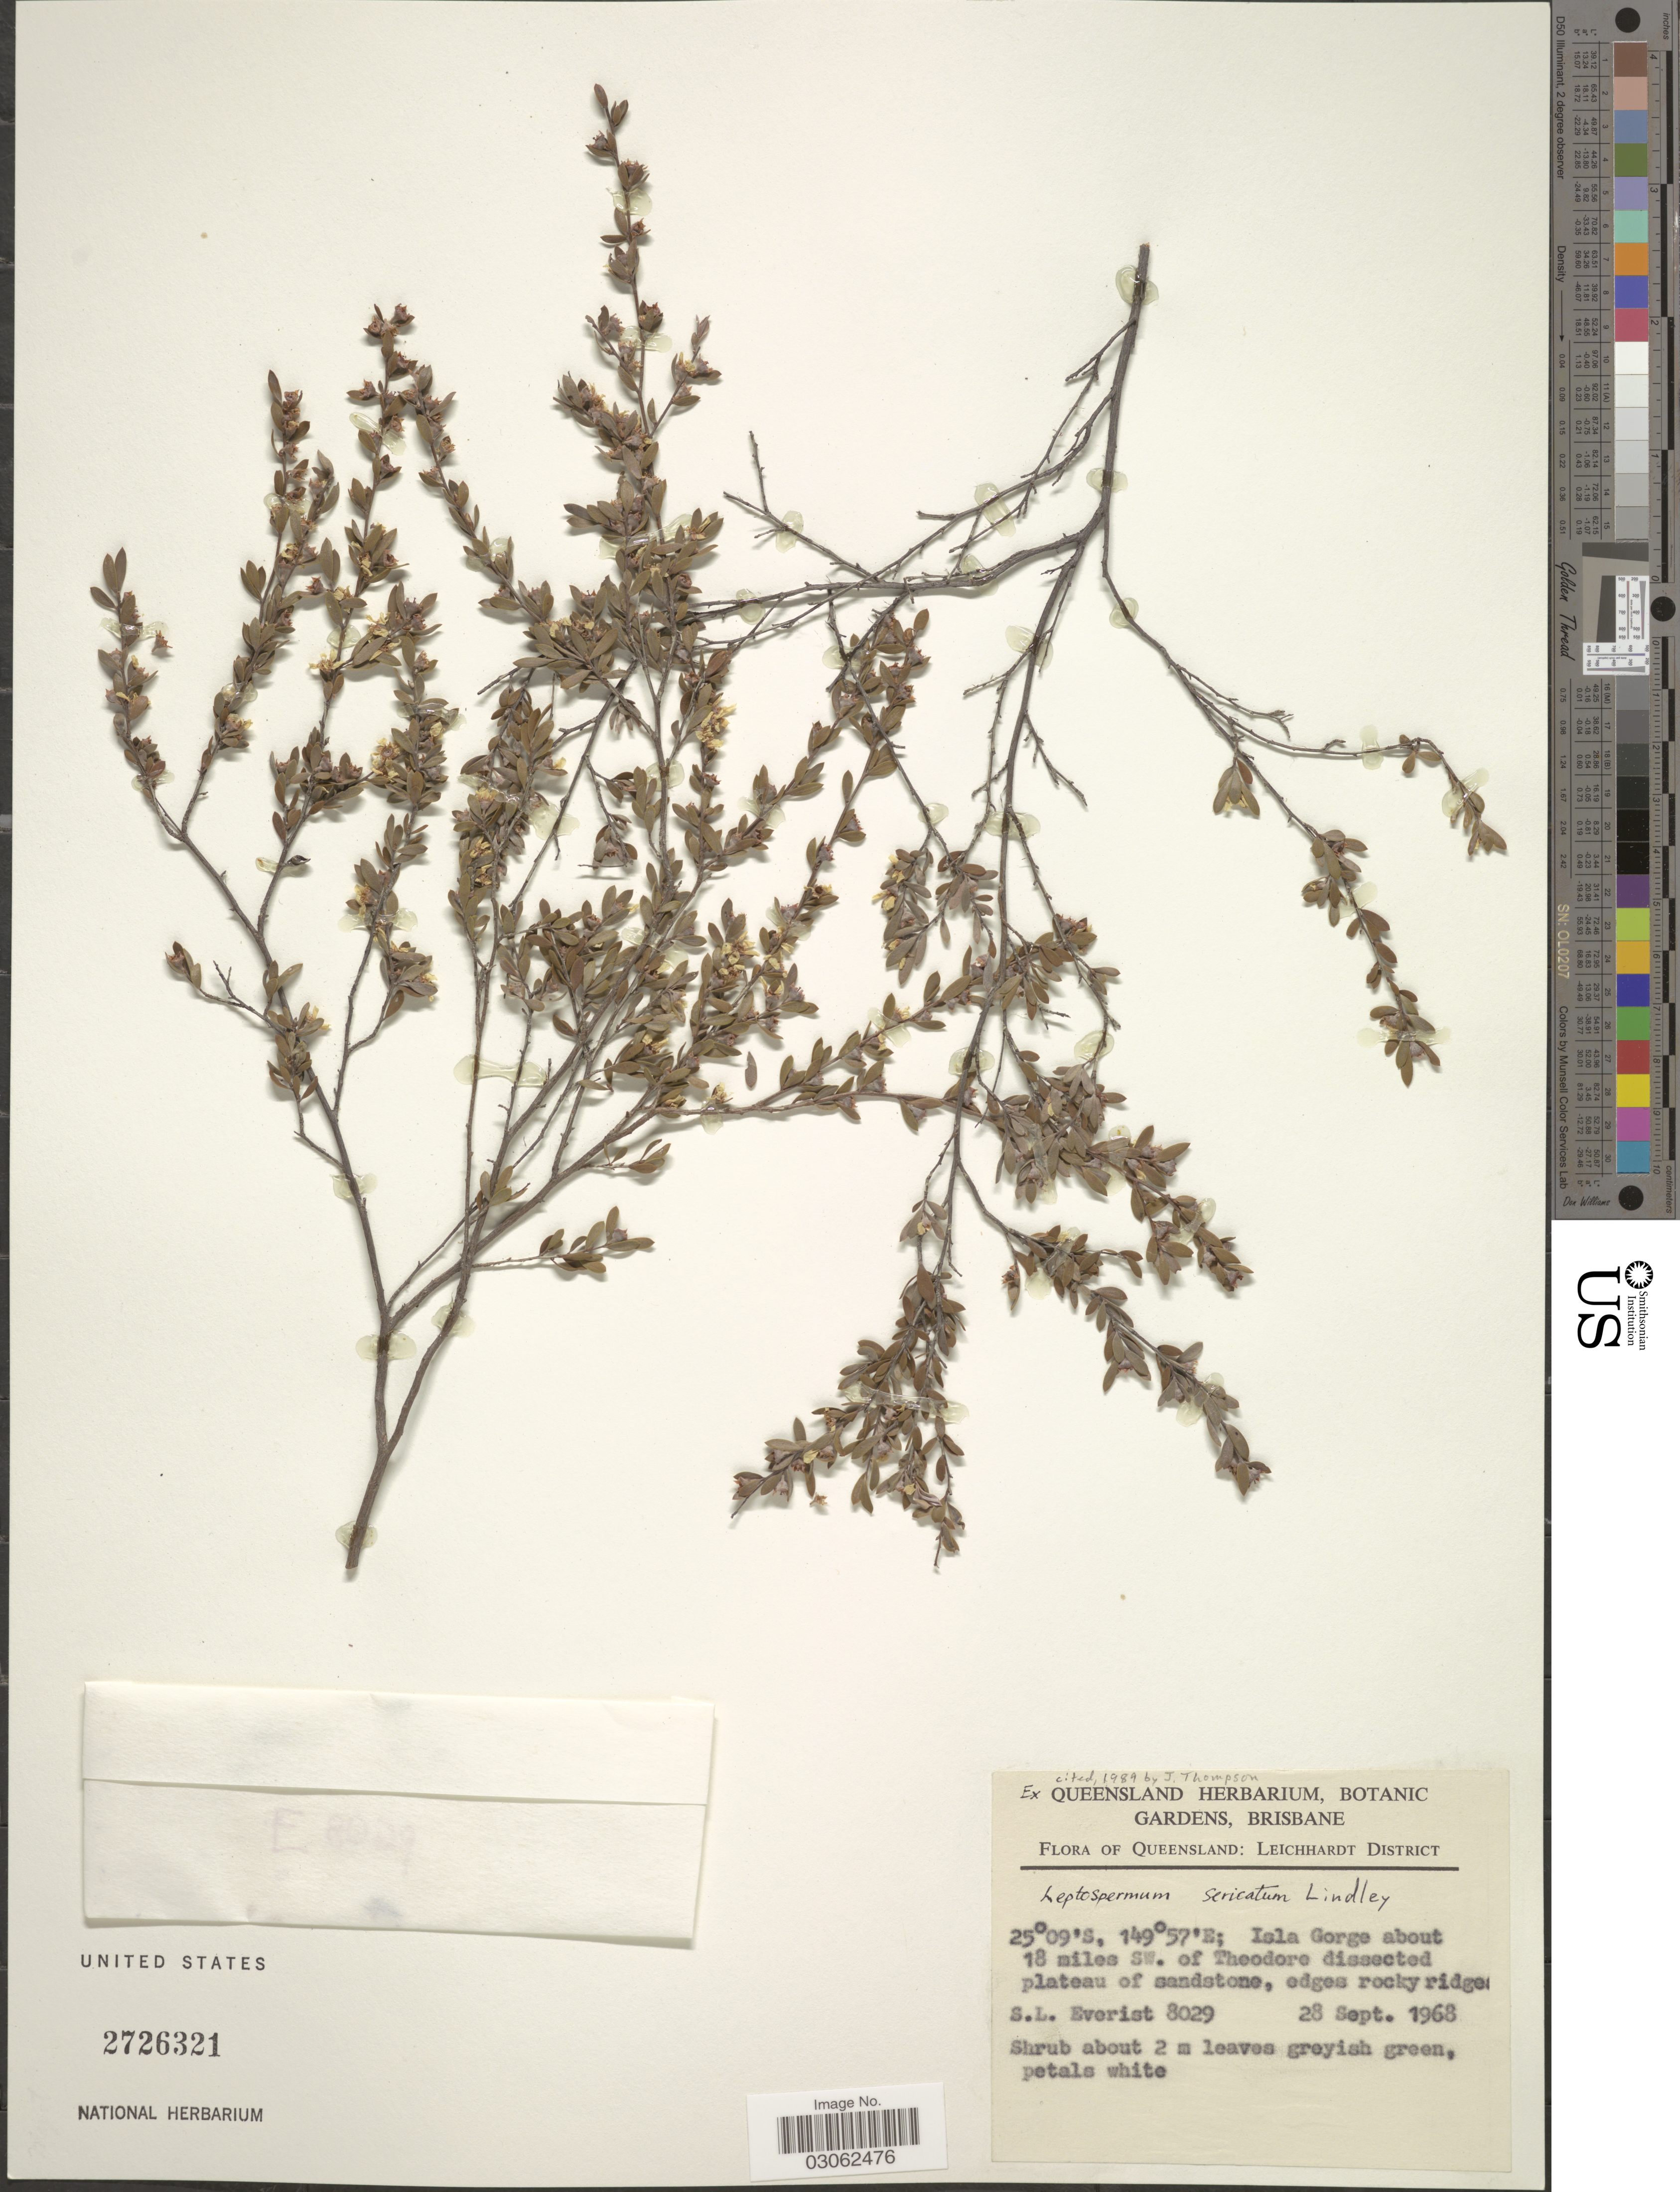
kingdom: Plantae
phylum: Tracheophyta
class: Magnoliopsida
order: Myrtales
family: Myrtaceae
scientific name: Gaudium sericatum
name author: (Lindl.) P.G. Wilson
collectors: S. Everist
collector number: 8029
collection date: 1968-09-28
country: Australia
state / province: Queensland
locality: Leichhardt District. Isla Gorge about 18 miles SW. of Theodore dissected plateau of sandstone, edges rocky ridges.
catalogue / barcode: US 2726321